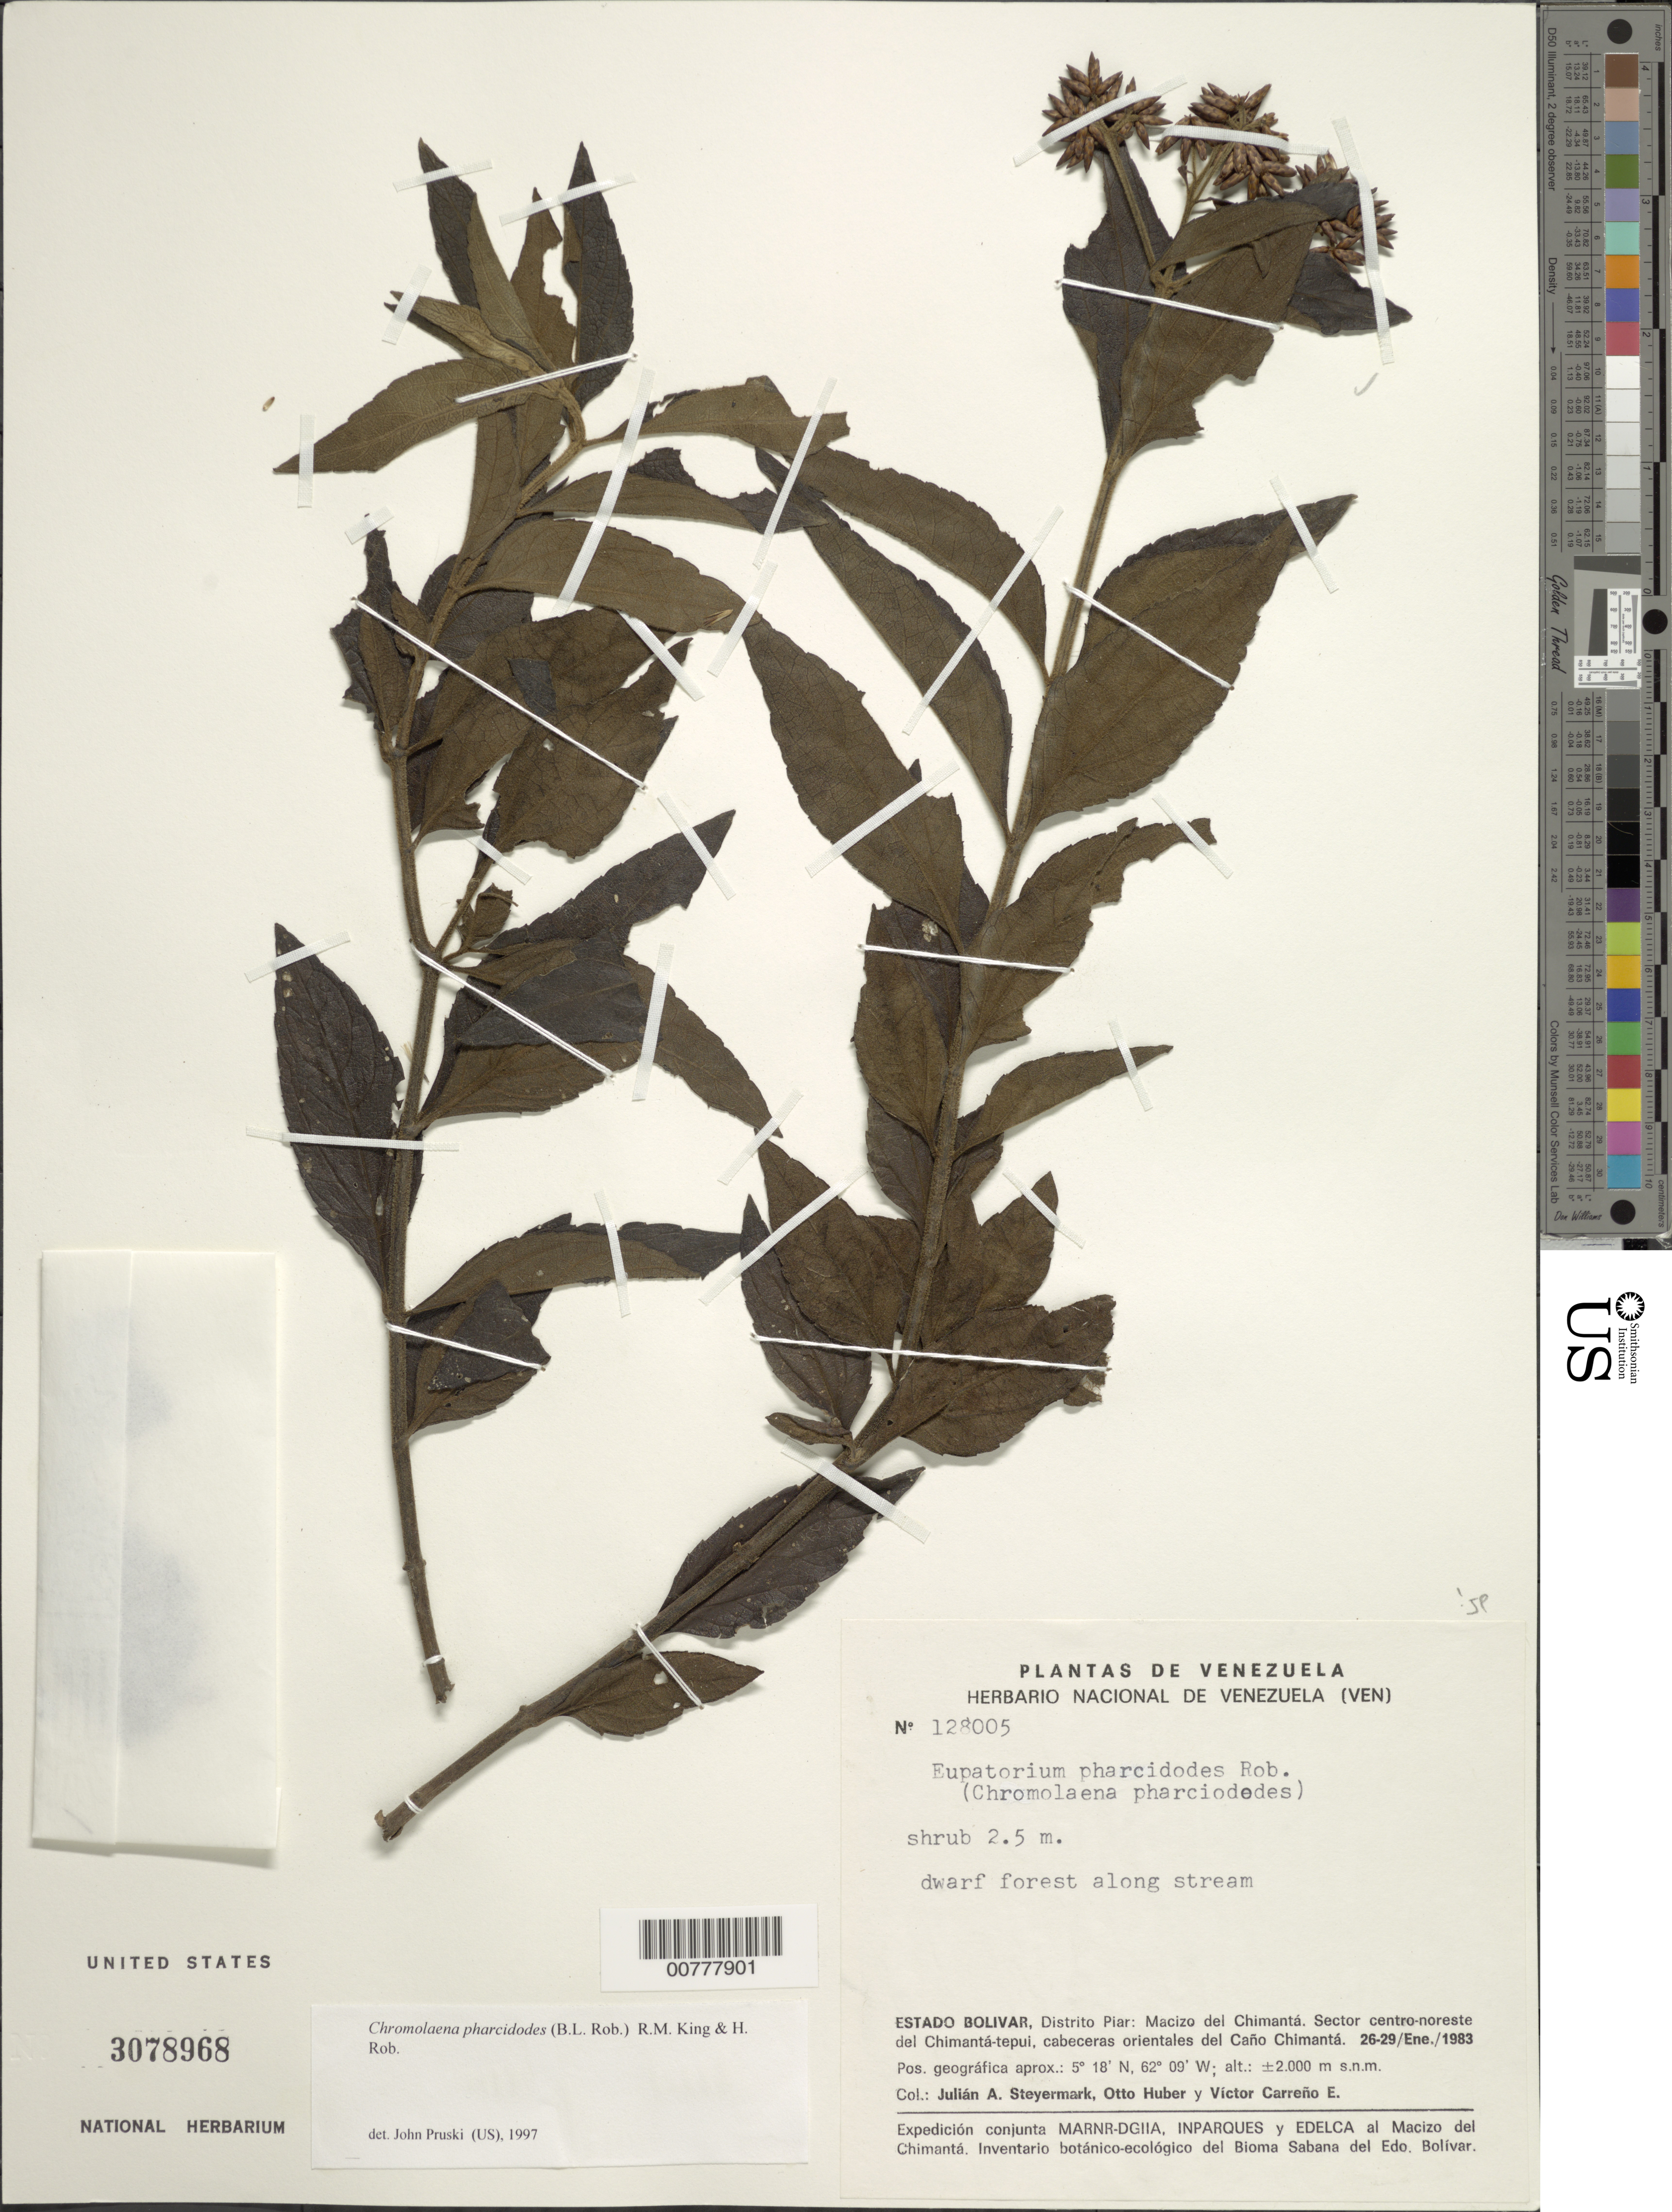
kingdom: Plantae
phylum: Tracheophyta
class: Magnoliopsida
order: Asterales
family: Asteraceae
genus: Chromolaena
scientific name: Chromolaena pharcidodes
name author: (B.L. Rob.) R.M. King & H. Rob.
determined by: Pruski, J. F.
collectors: J. Steyermark, O. Huber & V. Carreño E.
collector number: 128005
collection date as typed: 26-Feb-83 to 29 February 1983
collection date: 1983-02-26/1983-02-28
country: Venezuela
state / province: Bolívar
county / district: Piar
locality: Macizo del Chimantá, sector centro-noreste del Chimantá-tepuí, cabeceras orientales del Caño Chimantá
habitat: Dwarf forest along stream.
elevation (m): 2000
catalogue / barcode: US 3078968